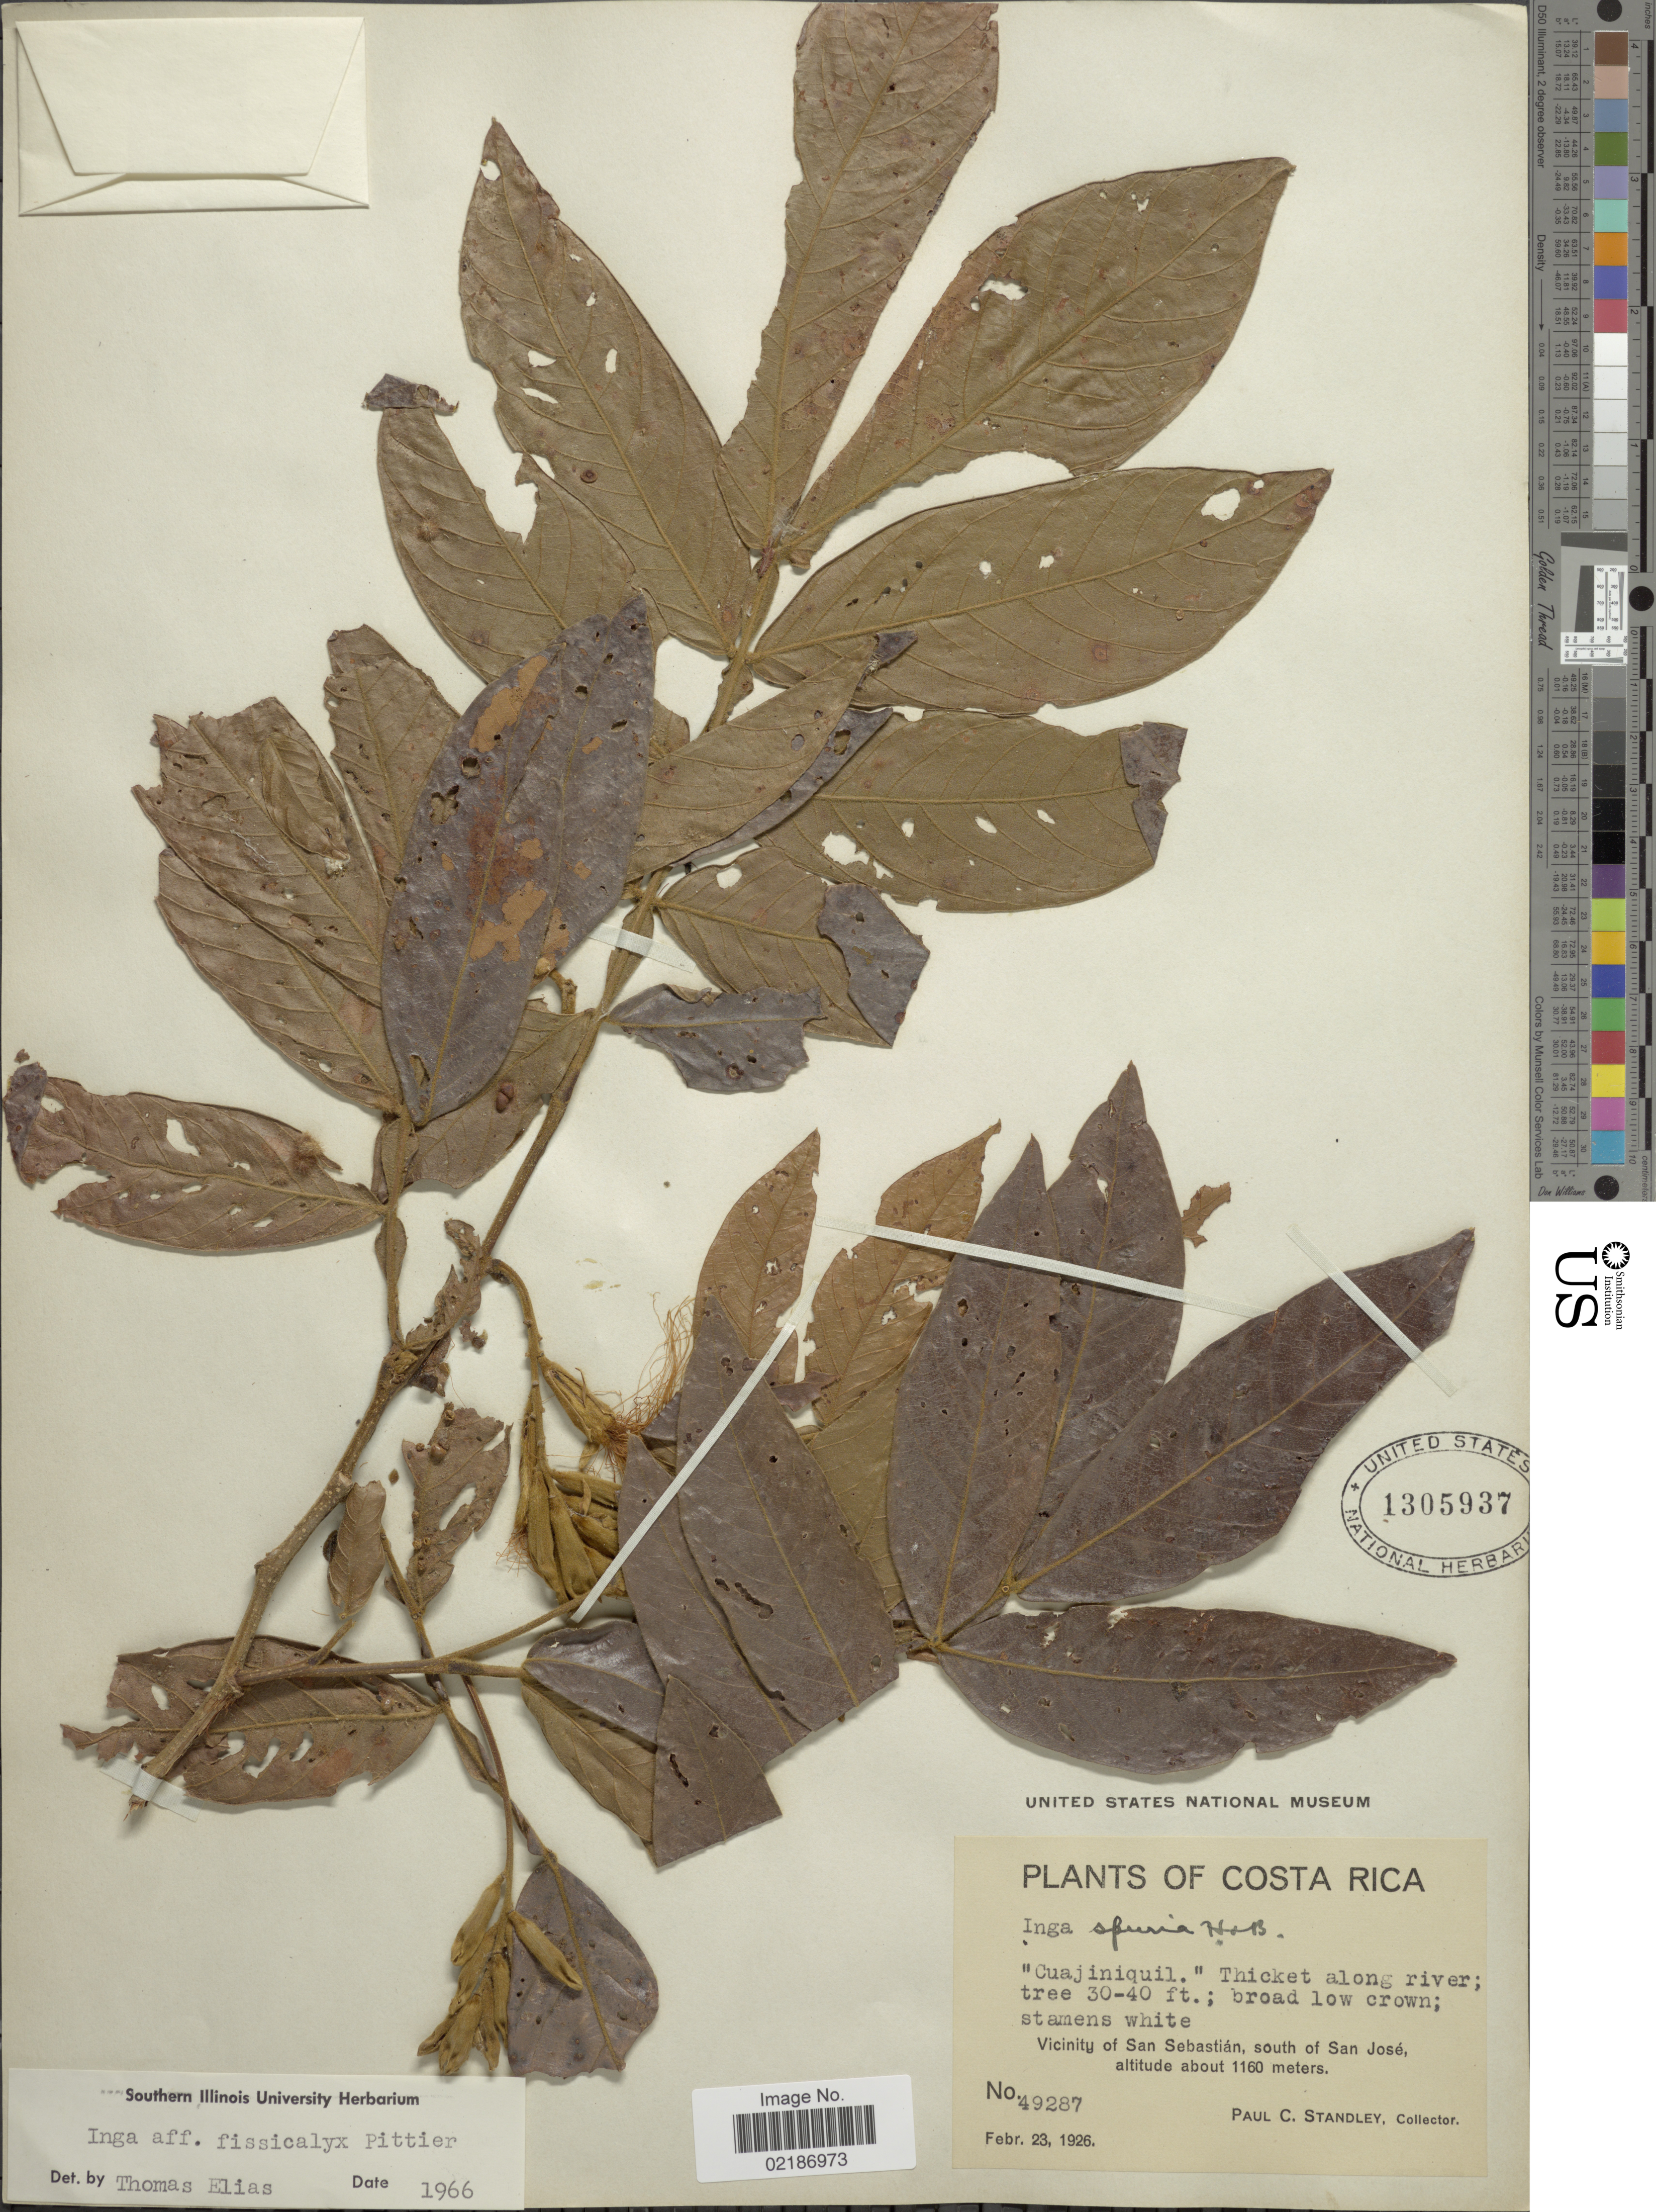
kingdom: Plantae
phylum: Tracheophyta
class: Magnoliopsida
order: Fabales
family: Fabaceae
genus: Inga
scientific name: Inga vera subsp. vera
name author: Willd.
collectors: P. C. Standley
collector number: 49287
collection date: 1926-02-23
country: Costa Rica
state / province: San José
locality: Vicinity of San Sebastian, south of San Jose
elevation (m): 1160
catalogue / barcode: US 1305937